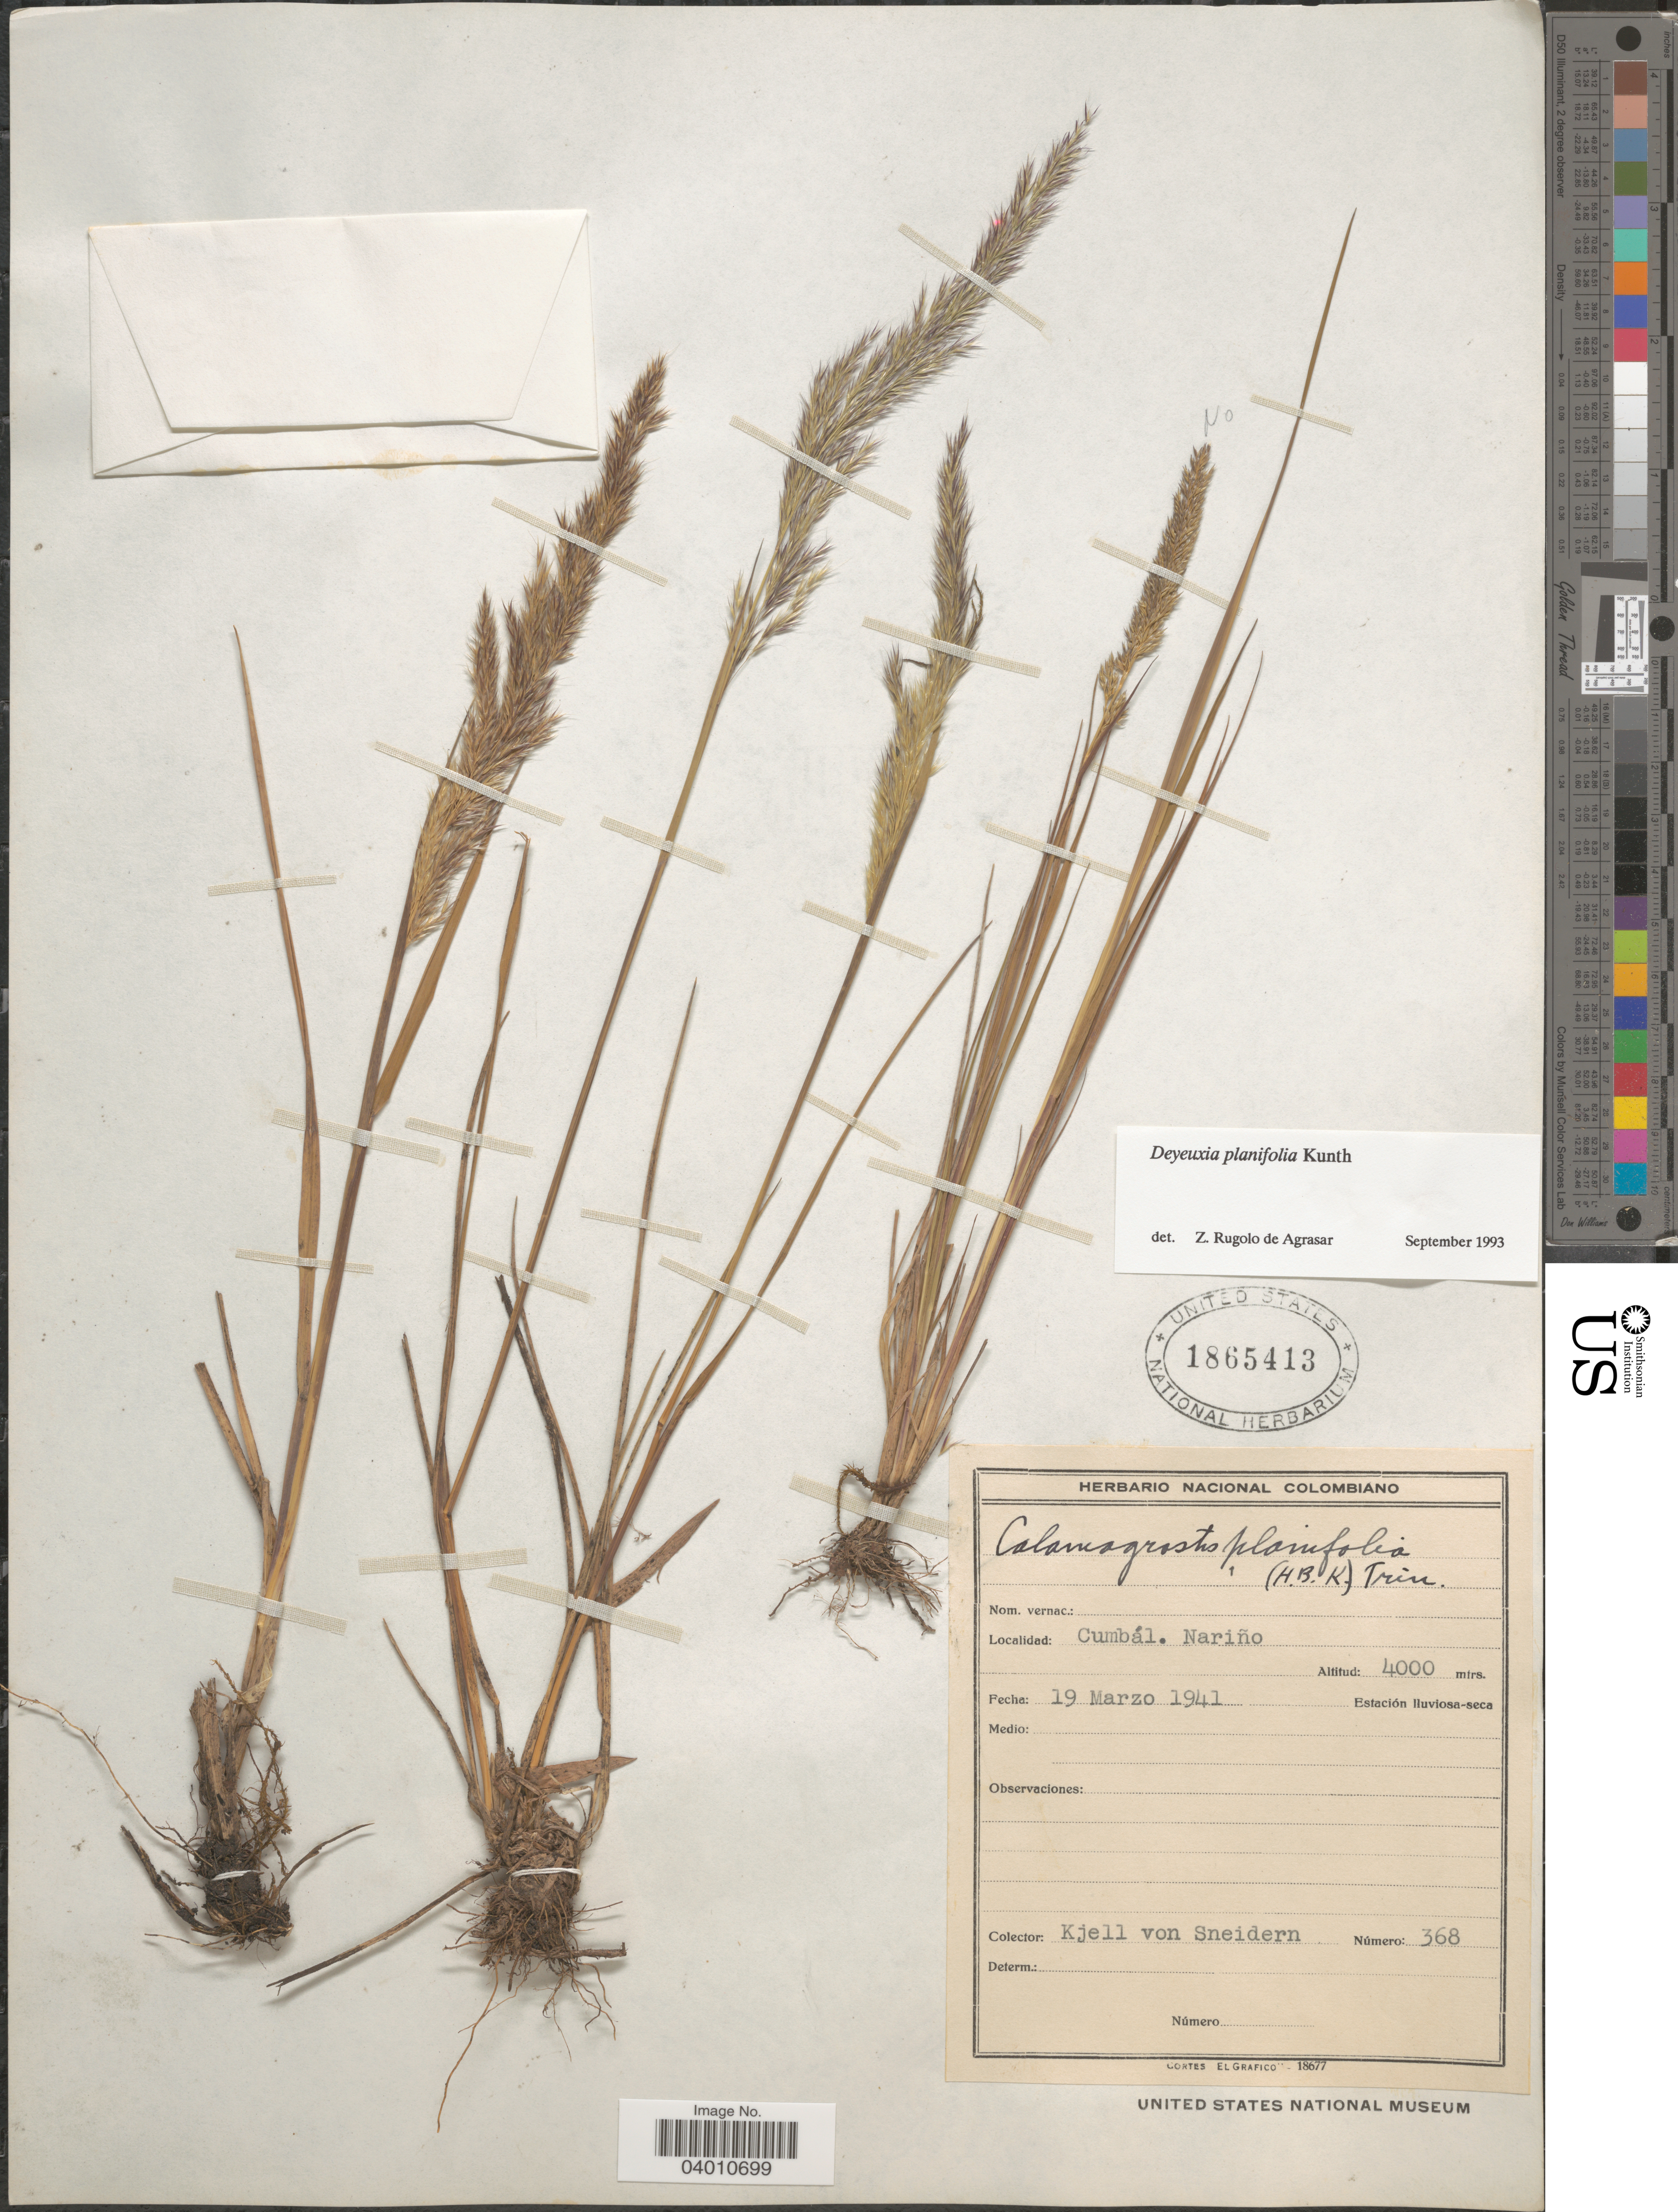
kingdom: Plantae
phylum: Tracheophyta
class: Liliopsida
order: Poales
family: Poaceae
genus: Peyritschia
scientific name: Peyritschia planifolia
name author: (Kunth) P.M. Peterson et al.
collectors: K. von Sneidern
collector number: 368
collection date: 1941-03-19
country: Colombia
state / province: Nariño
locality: Cumbál.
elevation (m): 4000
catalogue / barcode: US 1865413